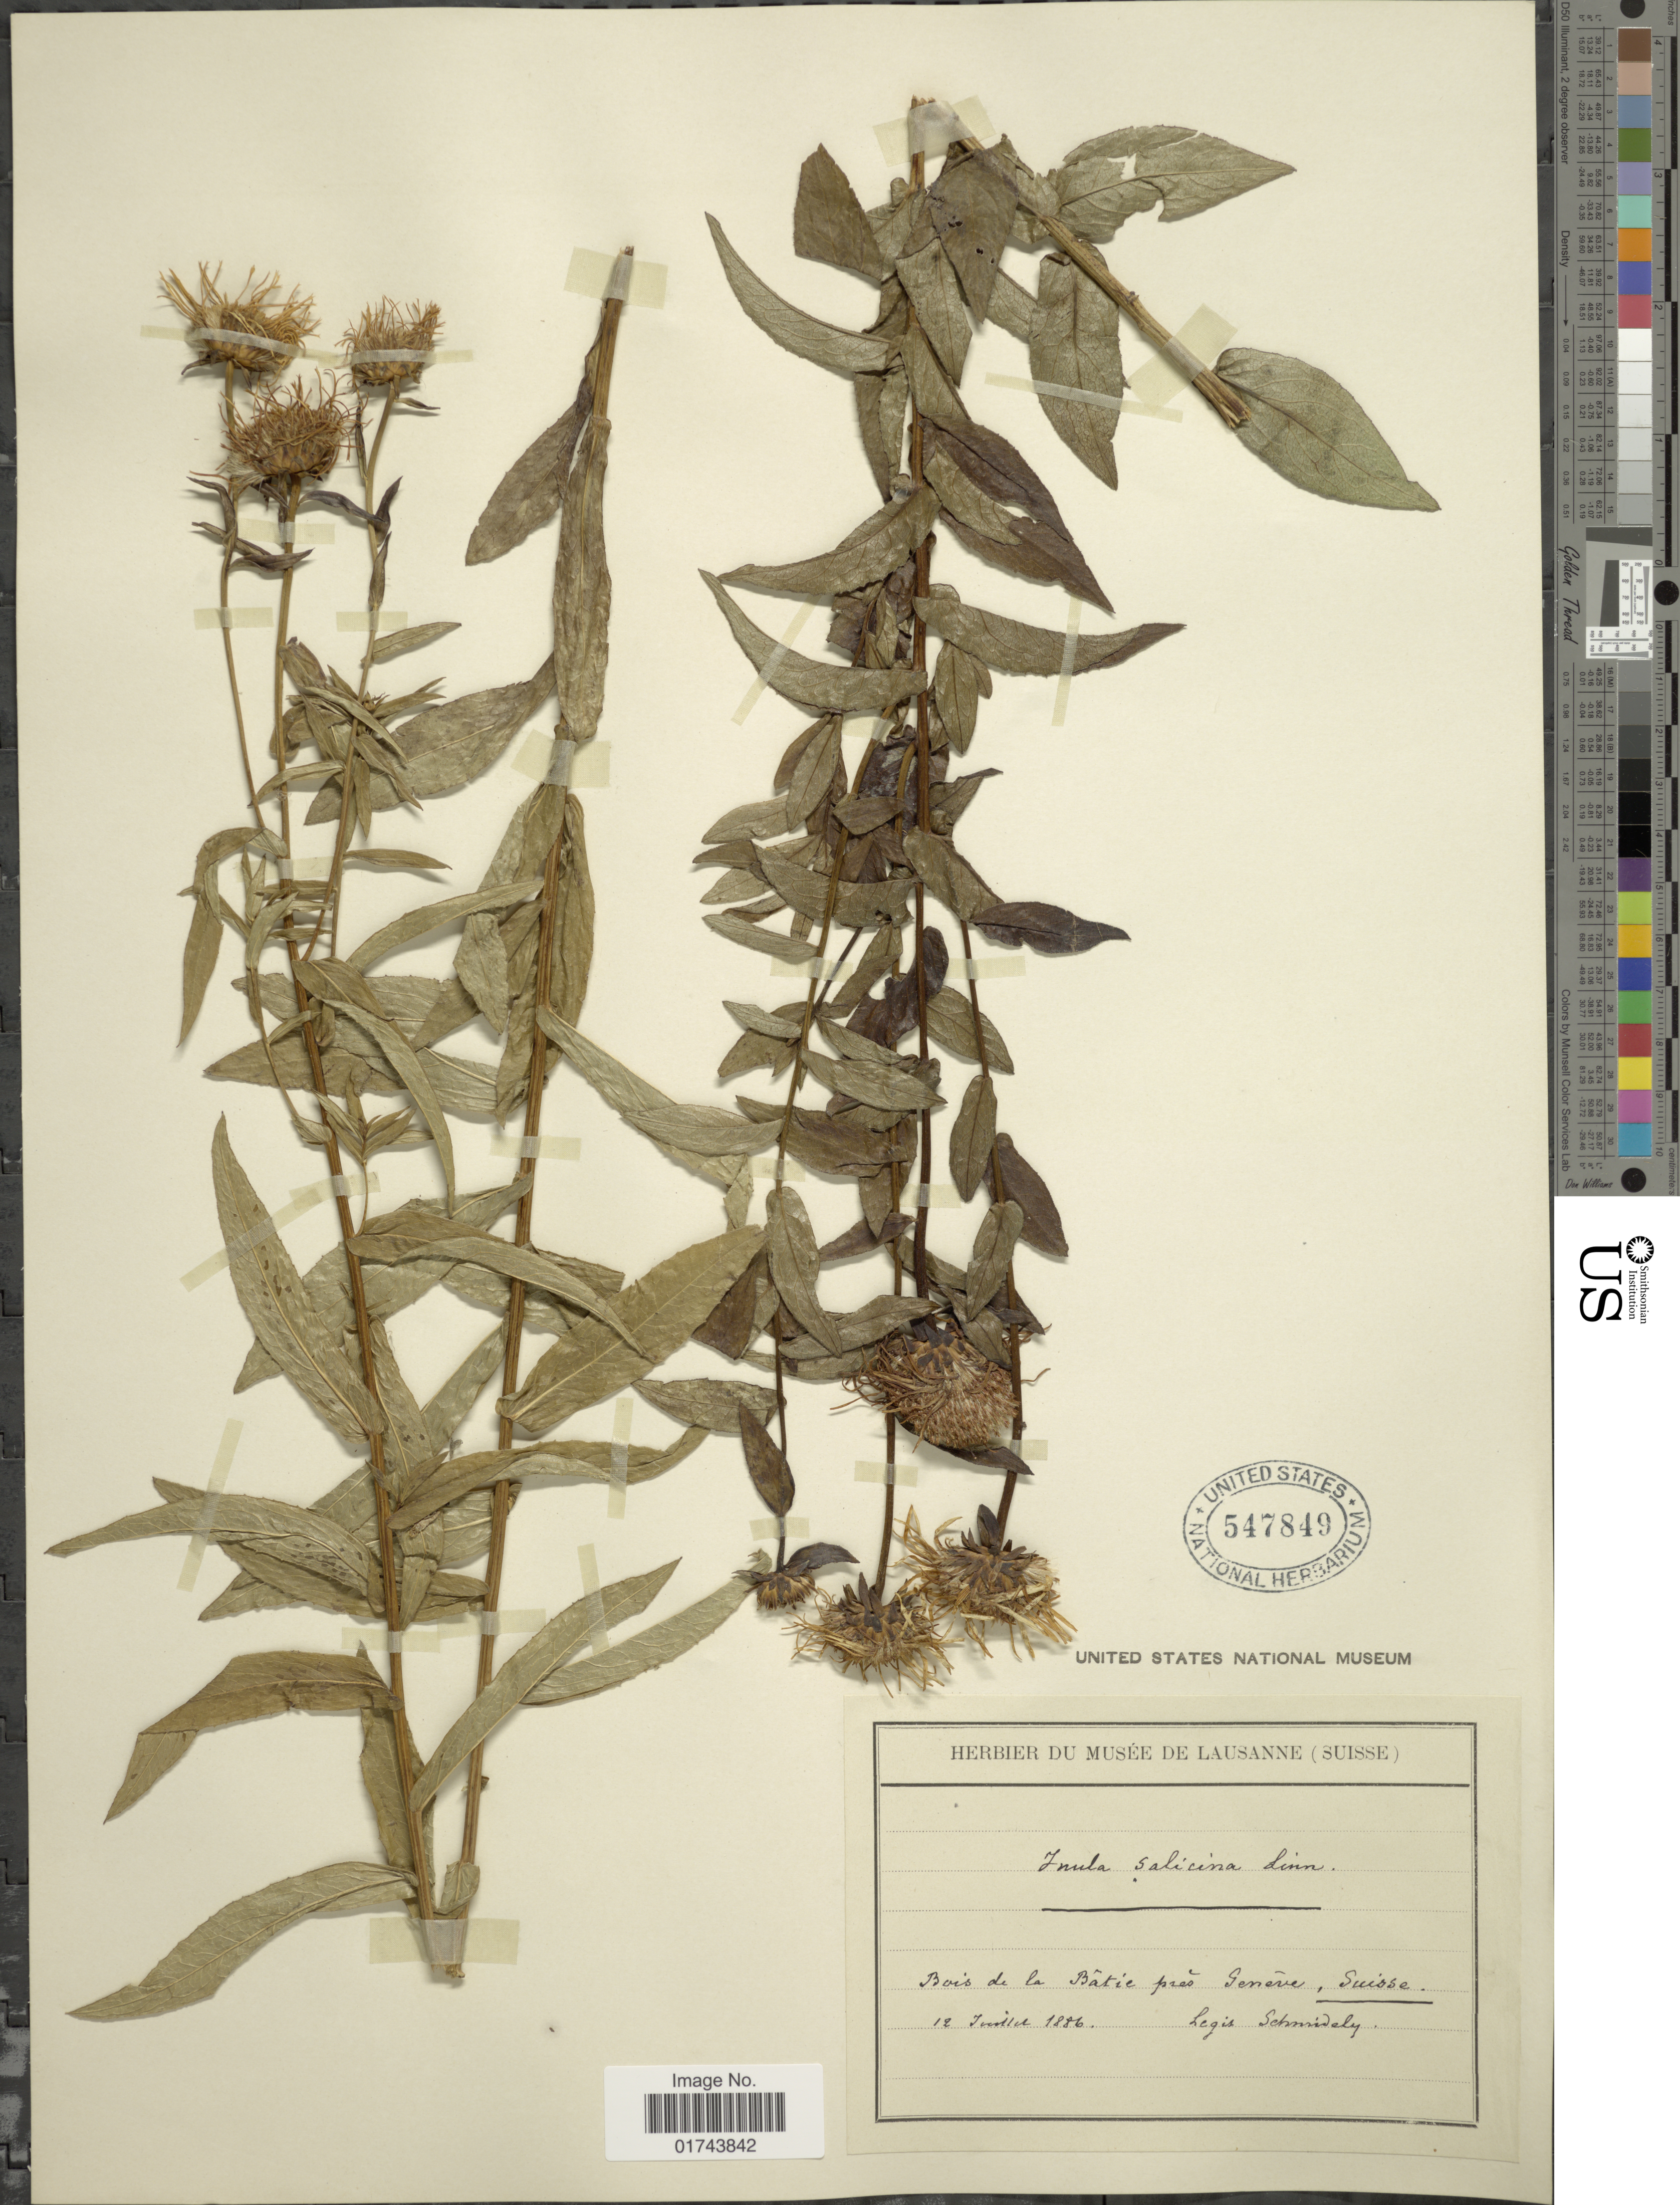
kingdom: Plantae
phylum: Tracheophyta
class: Magnoliopsida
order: Asterales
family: Asteraceae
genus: Inula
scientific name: Inula salicina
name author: L.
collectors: Schmidely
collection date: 1886-07-12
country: Switzerland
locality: Bois de la Batie pres Geneve, Suisse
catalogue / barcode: US 547849